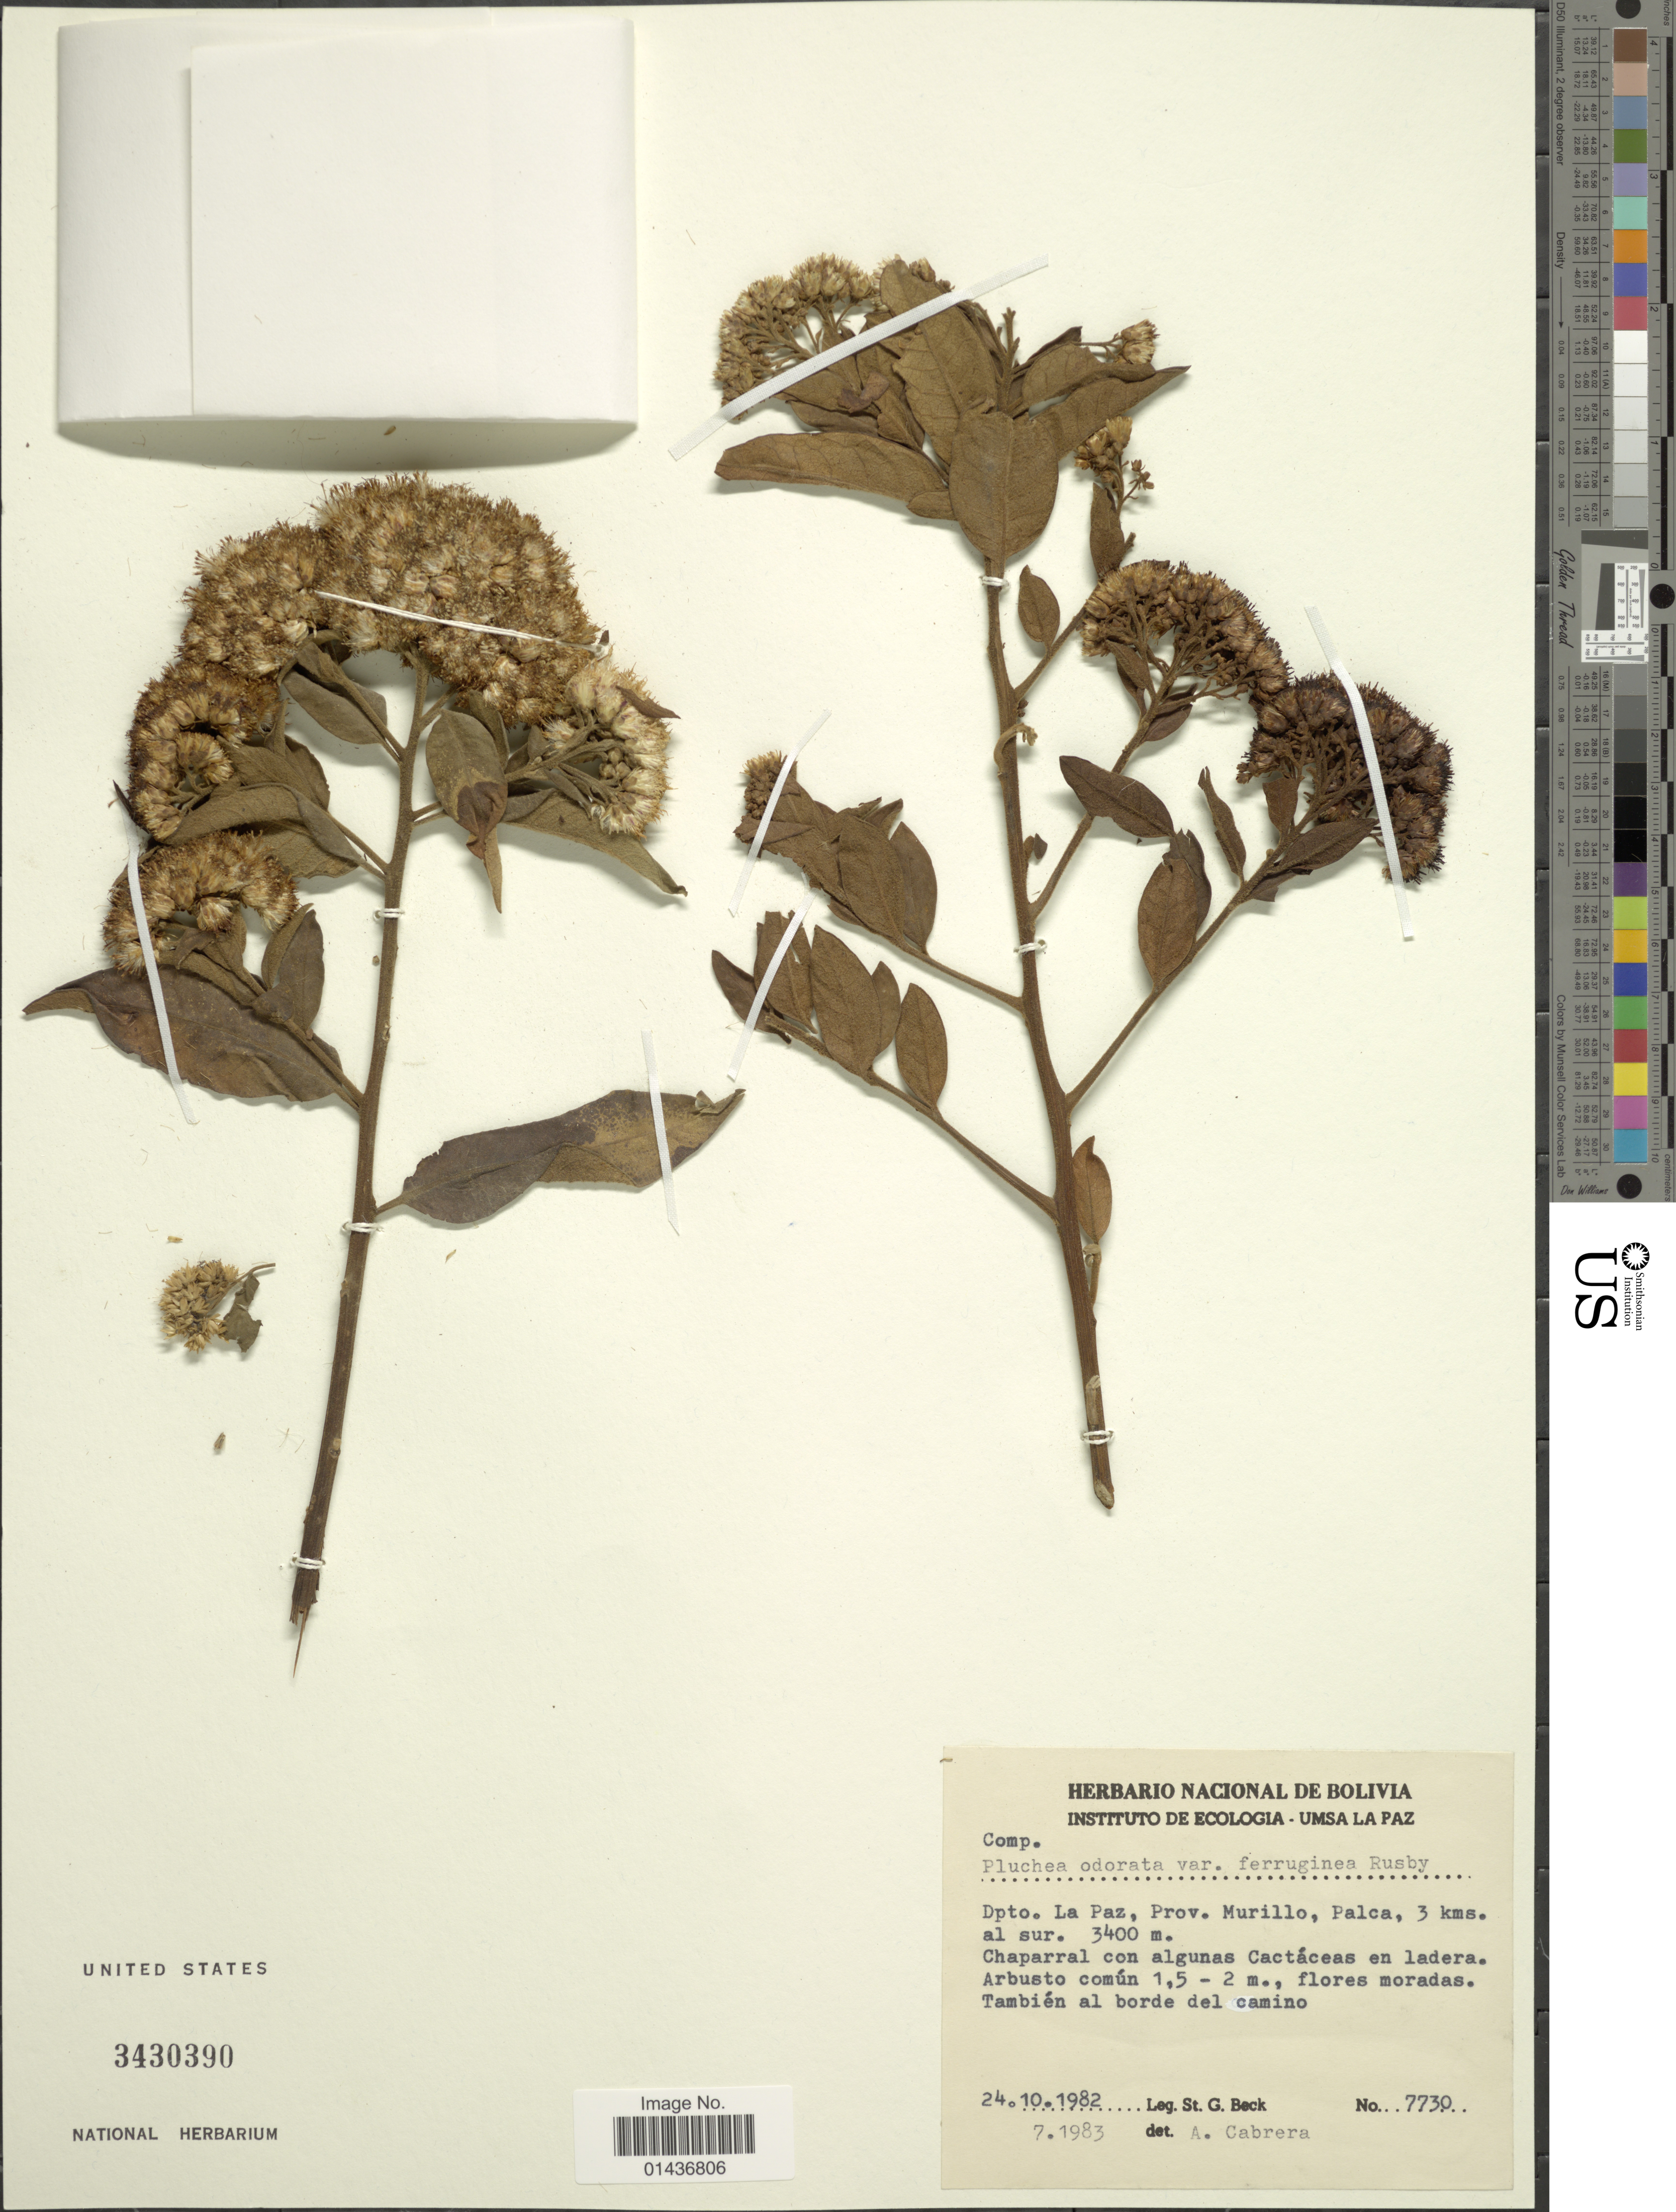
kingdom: Plantae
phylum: Tracheophyta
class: Magnoliopsida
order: Asterales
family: Asteraceae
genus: Pluchea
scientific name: Pluchea odorata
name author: (L.) Cass.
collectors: S. G. Beck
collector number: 7730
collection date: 1982-10-24/1983-07-24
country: Bolivia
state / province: La Paz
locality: Dpto. La Paz, Prov. Murillo, Palca, 3 kms al sur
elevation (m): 3400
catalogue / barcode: US 3430390